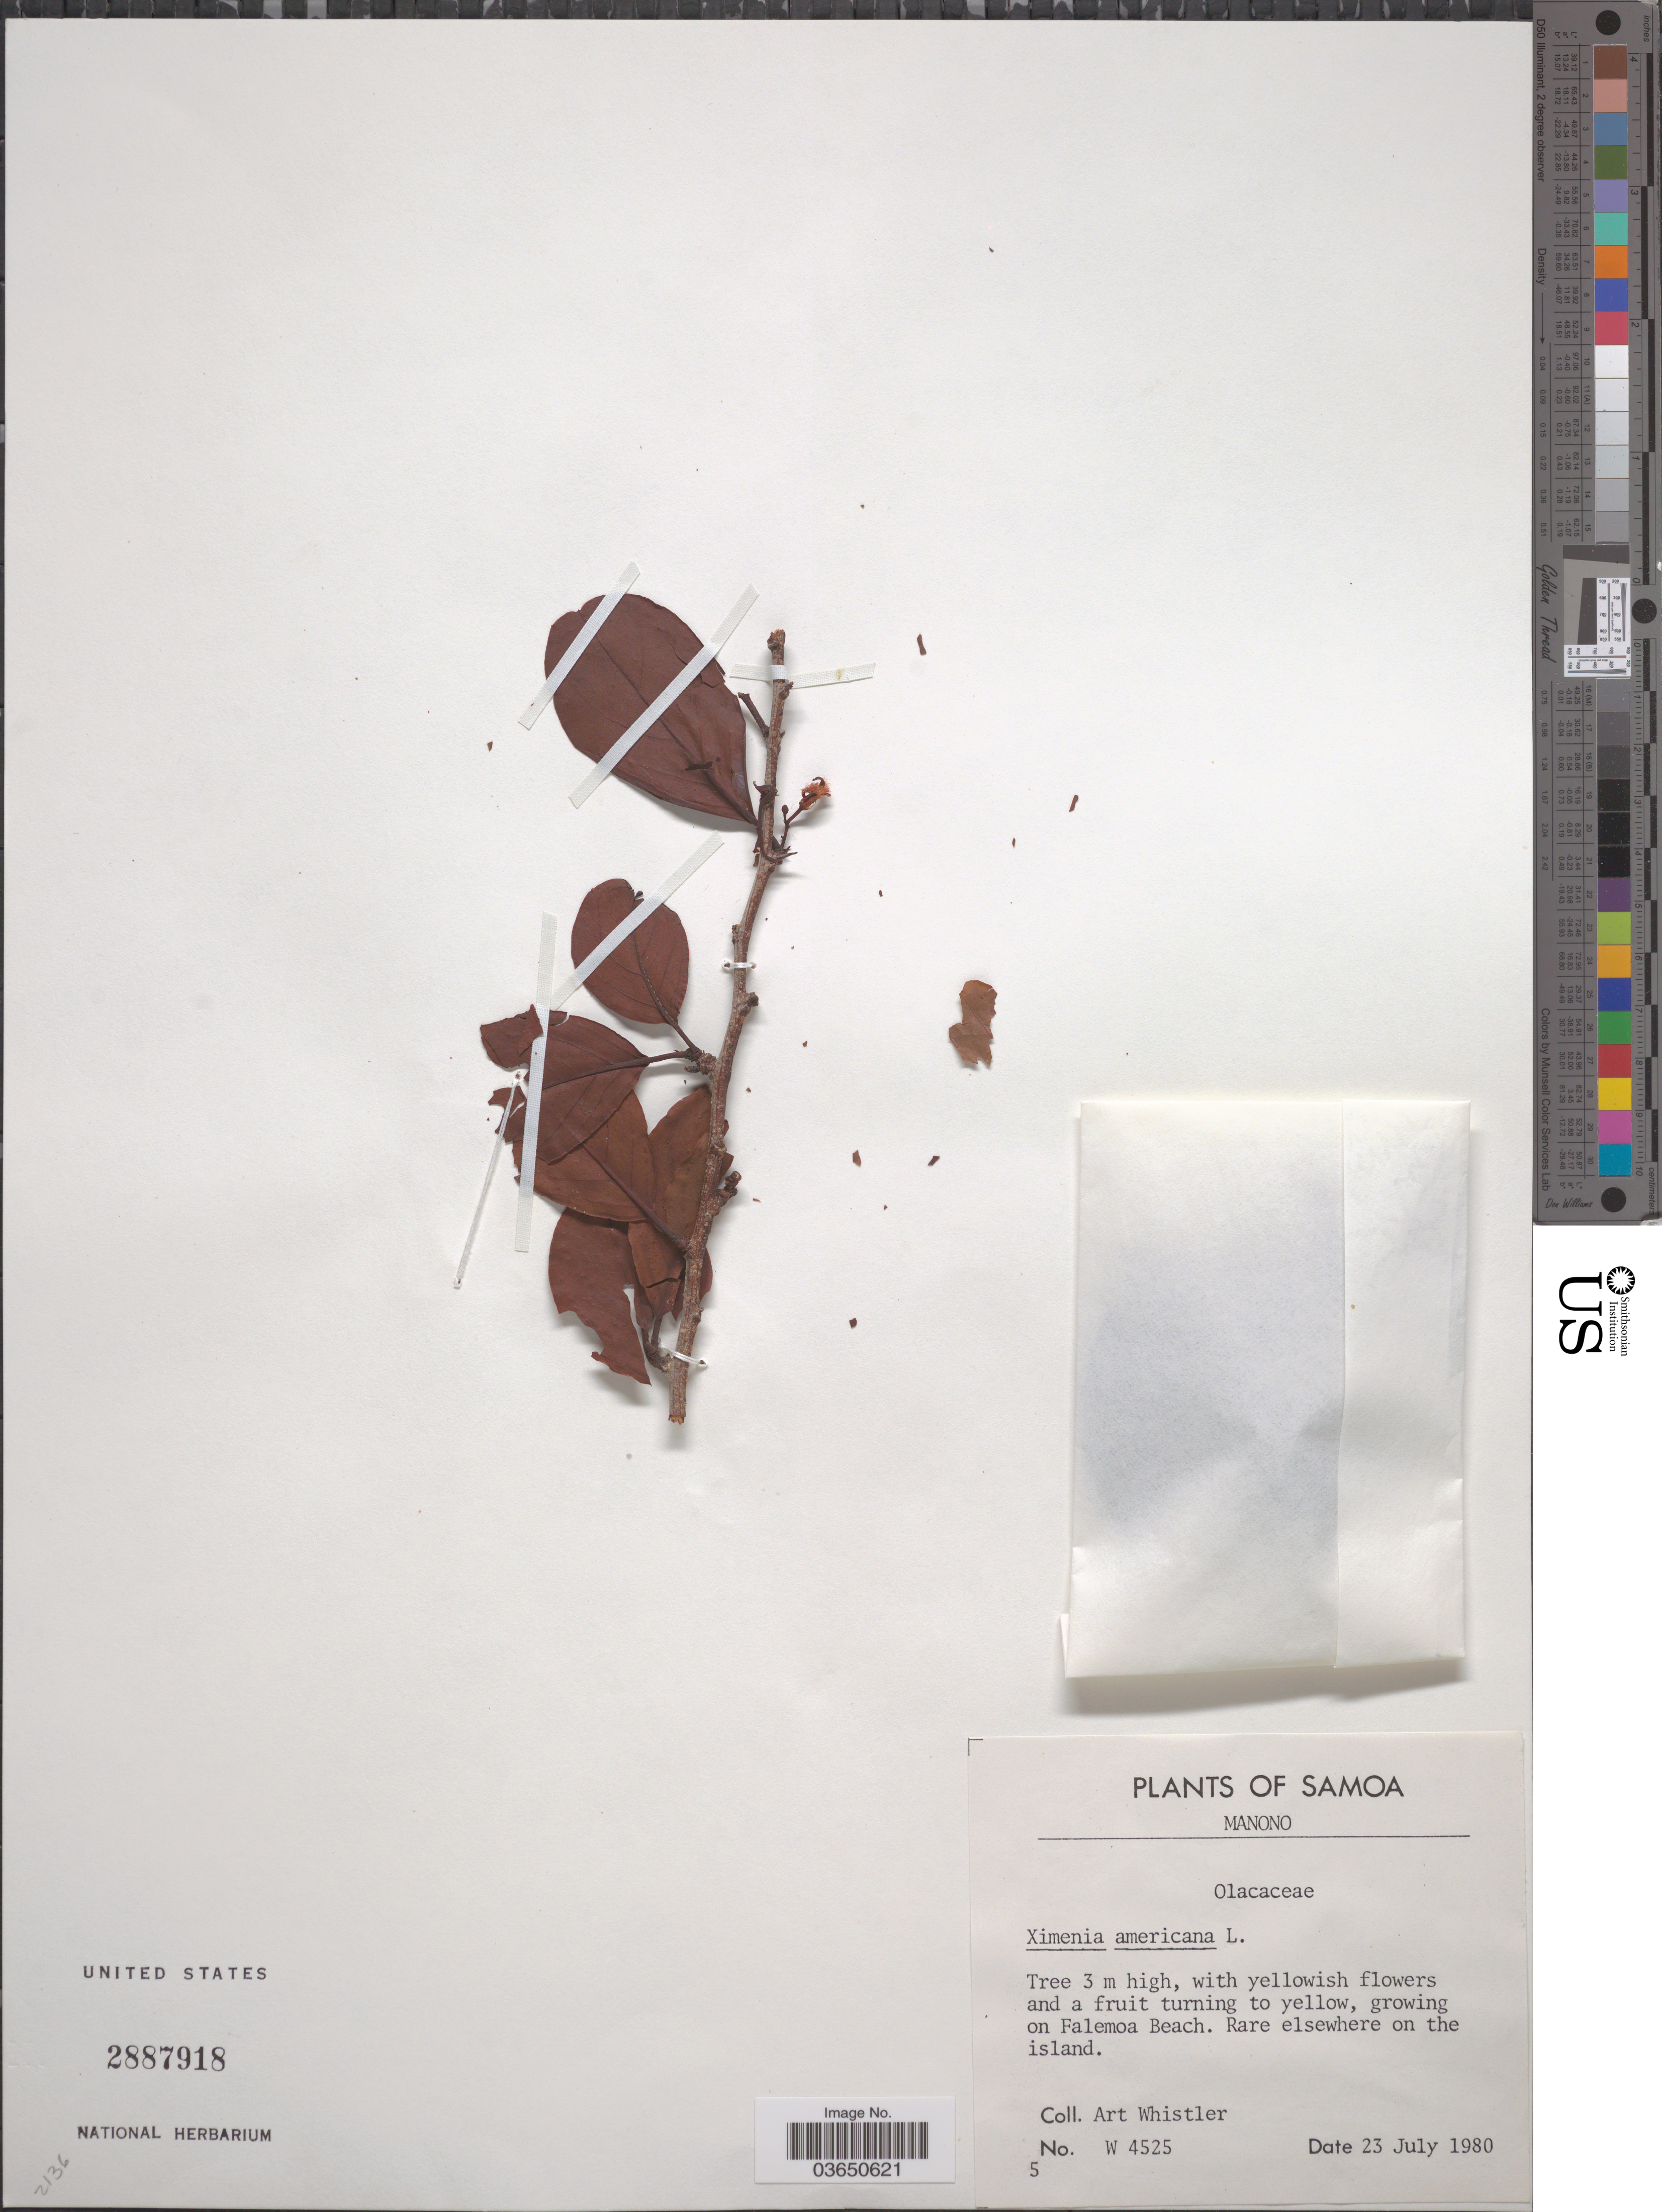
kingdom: Plantae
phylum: Tracheophyta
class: Magnoliopsida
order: Santalales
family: Ximeniaceae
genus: Ximenia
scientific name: Ximenia americana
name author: L.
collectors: A. Whistler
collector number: W4525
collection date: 1980-07-23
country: Samoa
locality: Samoa. Manono. Growing on Falemoa Beach.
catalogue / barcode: US 2887918